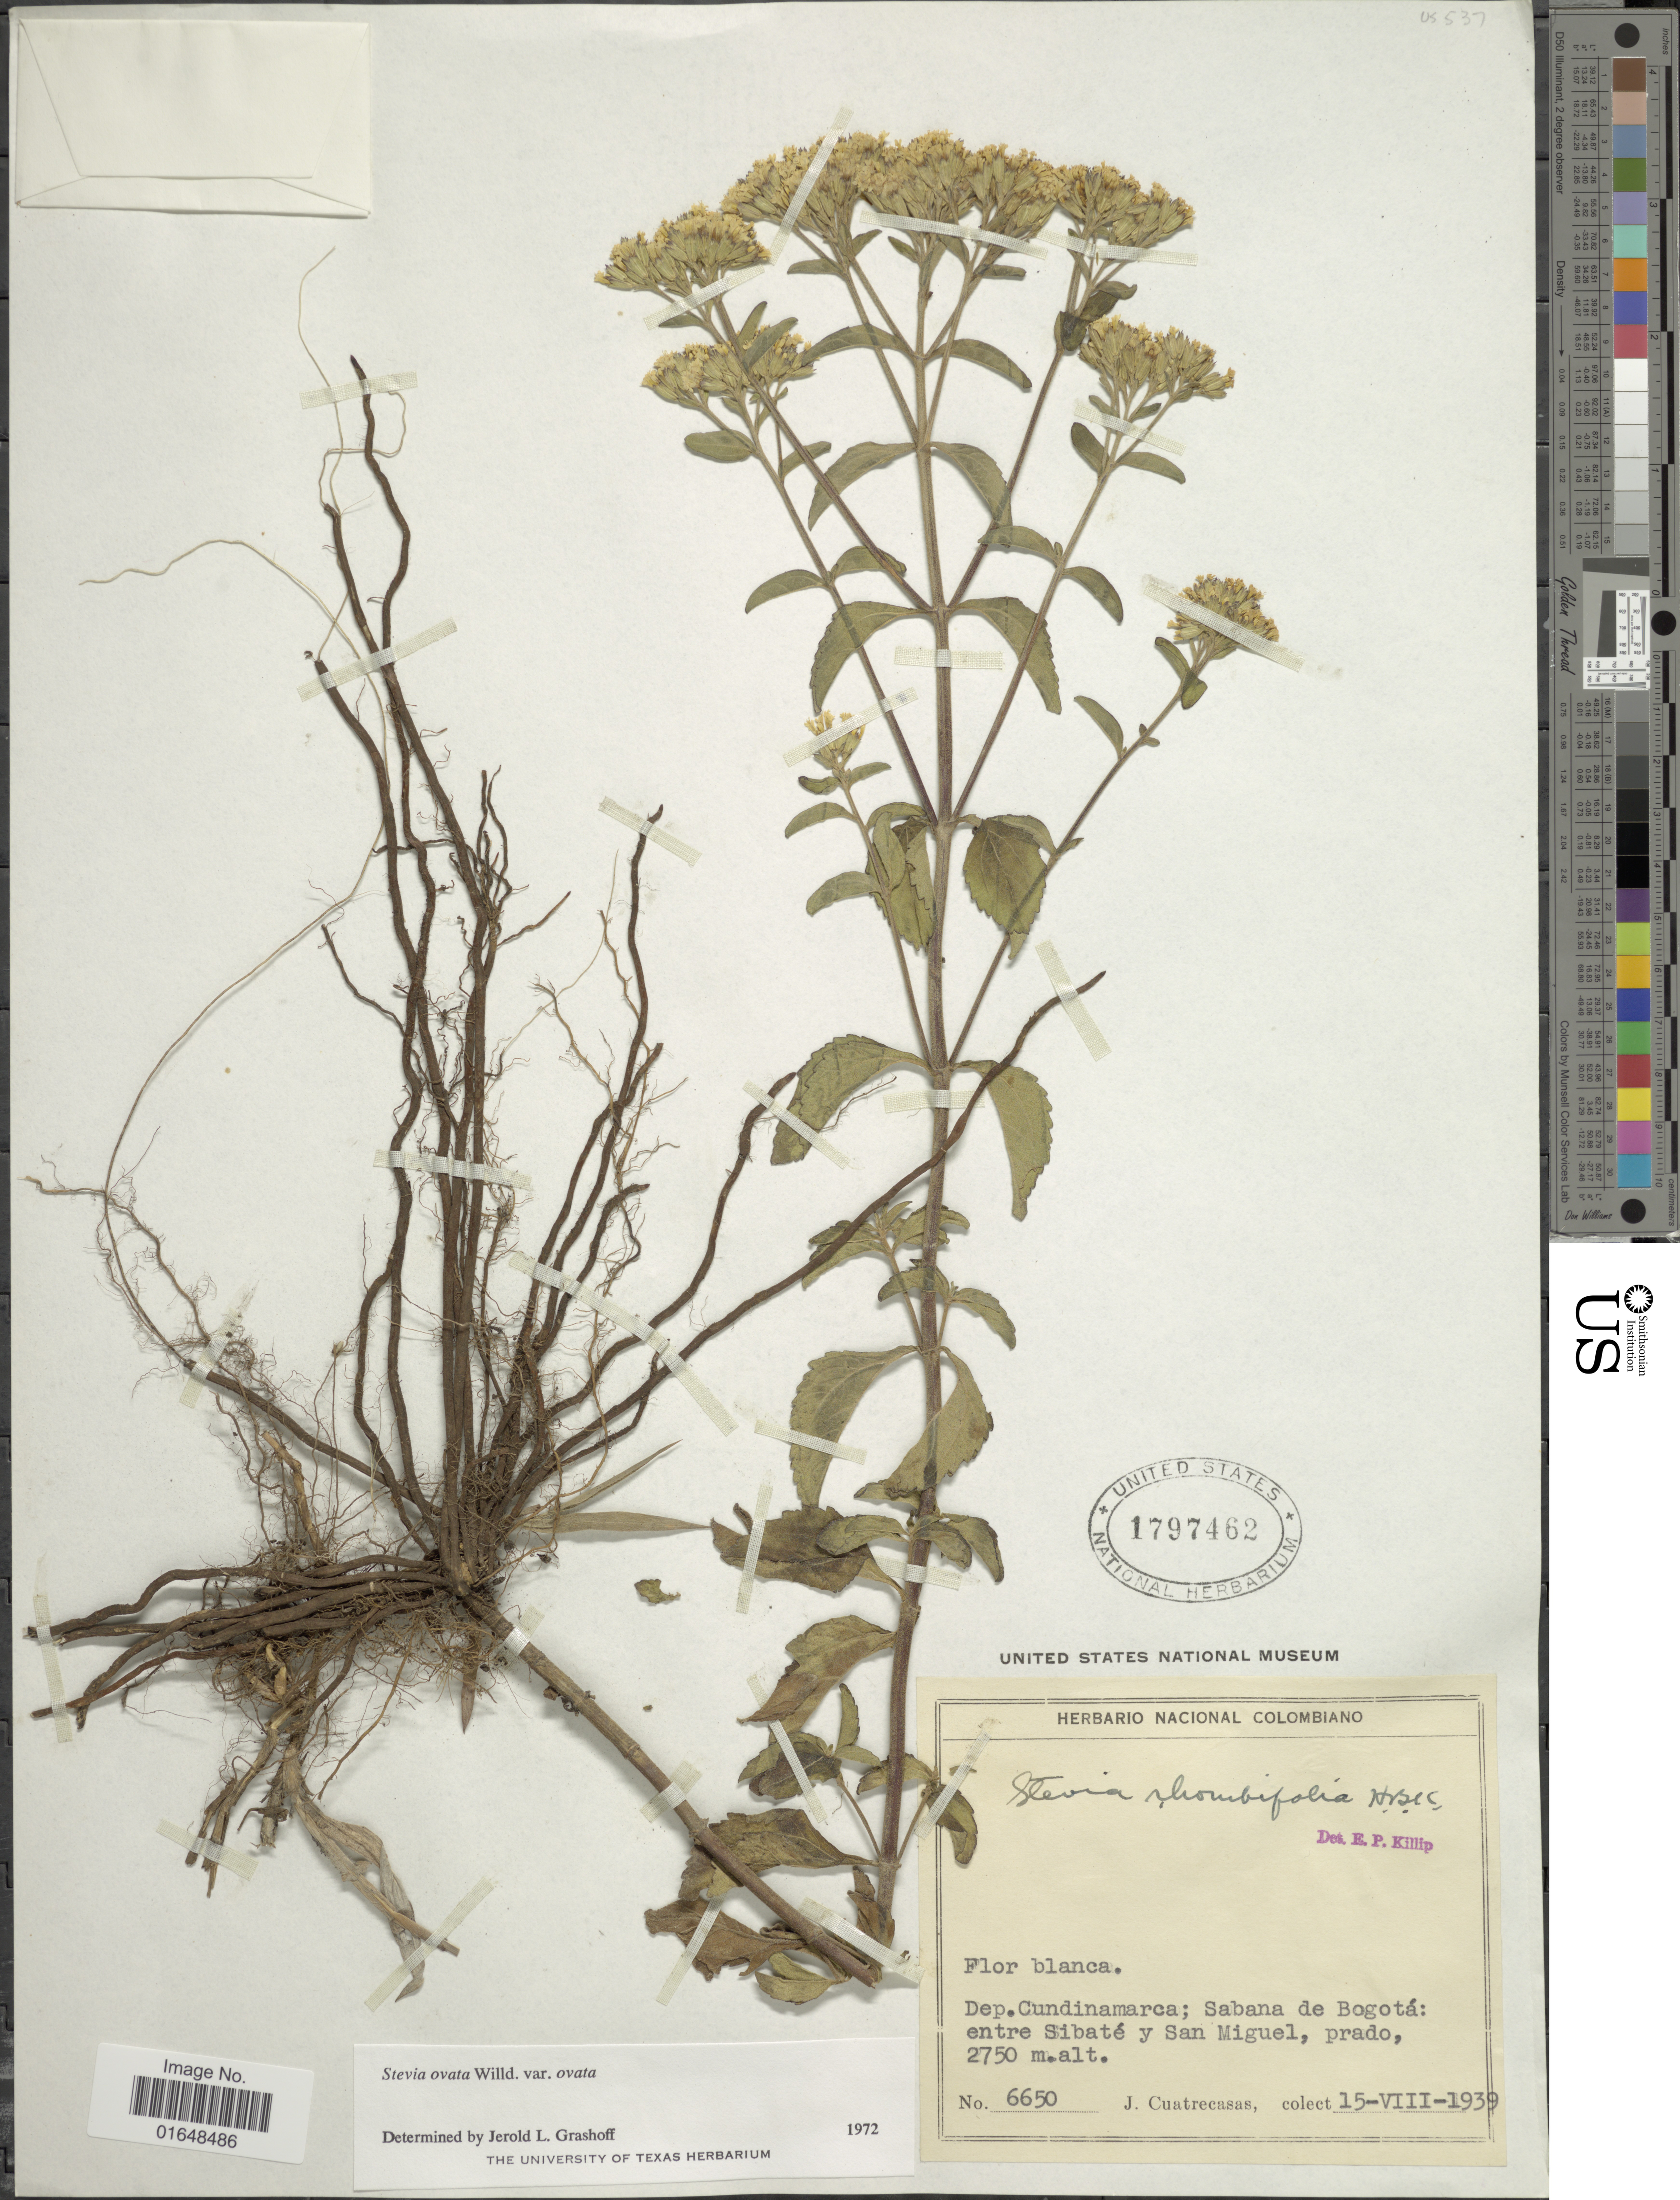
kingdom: Plantae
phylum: Tracheophyta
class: Magnoliopsida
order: Asterales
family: Asteraceae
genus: Stevia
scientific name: Stevia ovata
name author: Willd.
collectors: J. Cuatrecasas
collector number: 6650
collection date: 1939-08-15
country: Colombia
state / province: Cundinamarca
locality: Dep. Cundinamarca; Sabana de Bogotá: entre Sibaté y San Miguel, prado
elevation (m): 2750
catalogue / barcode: US 1797462